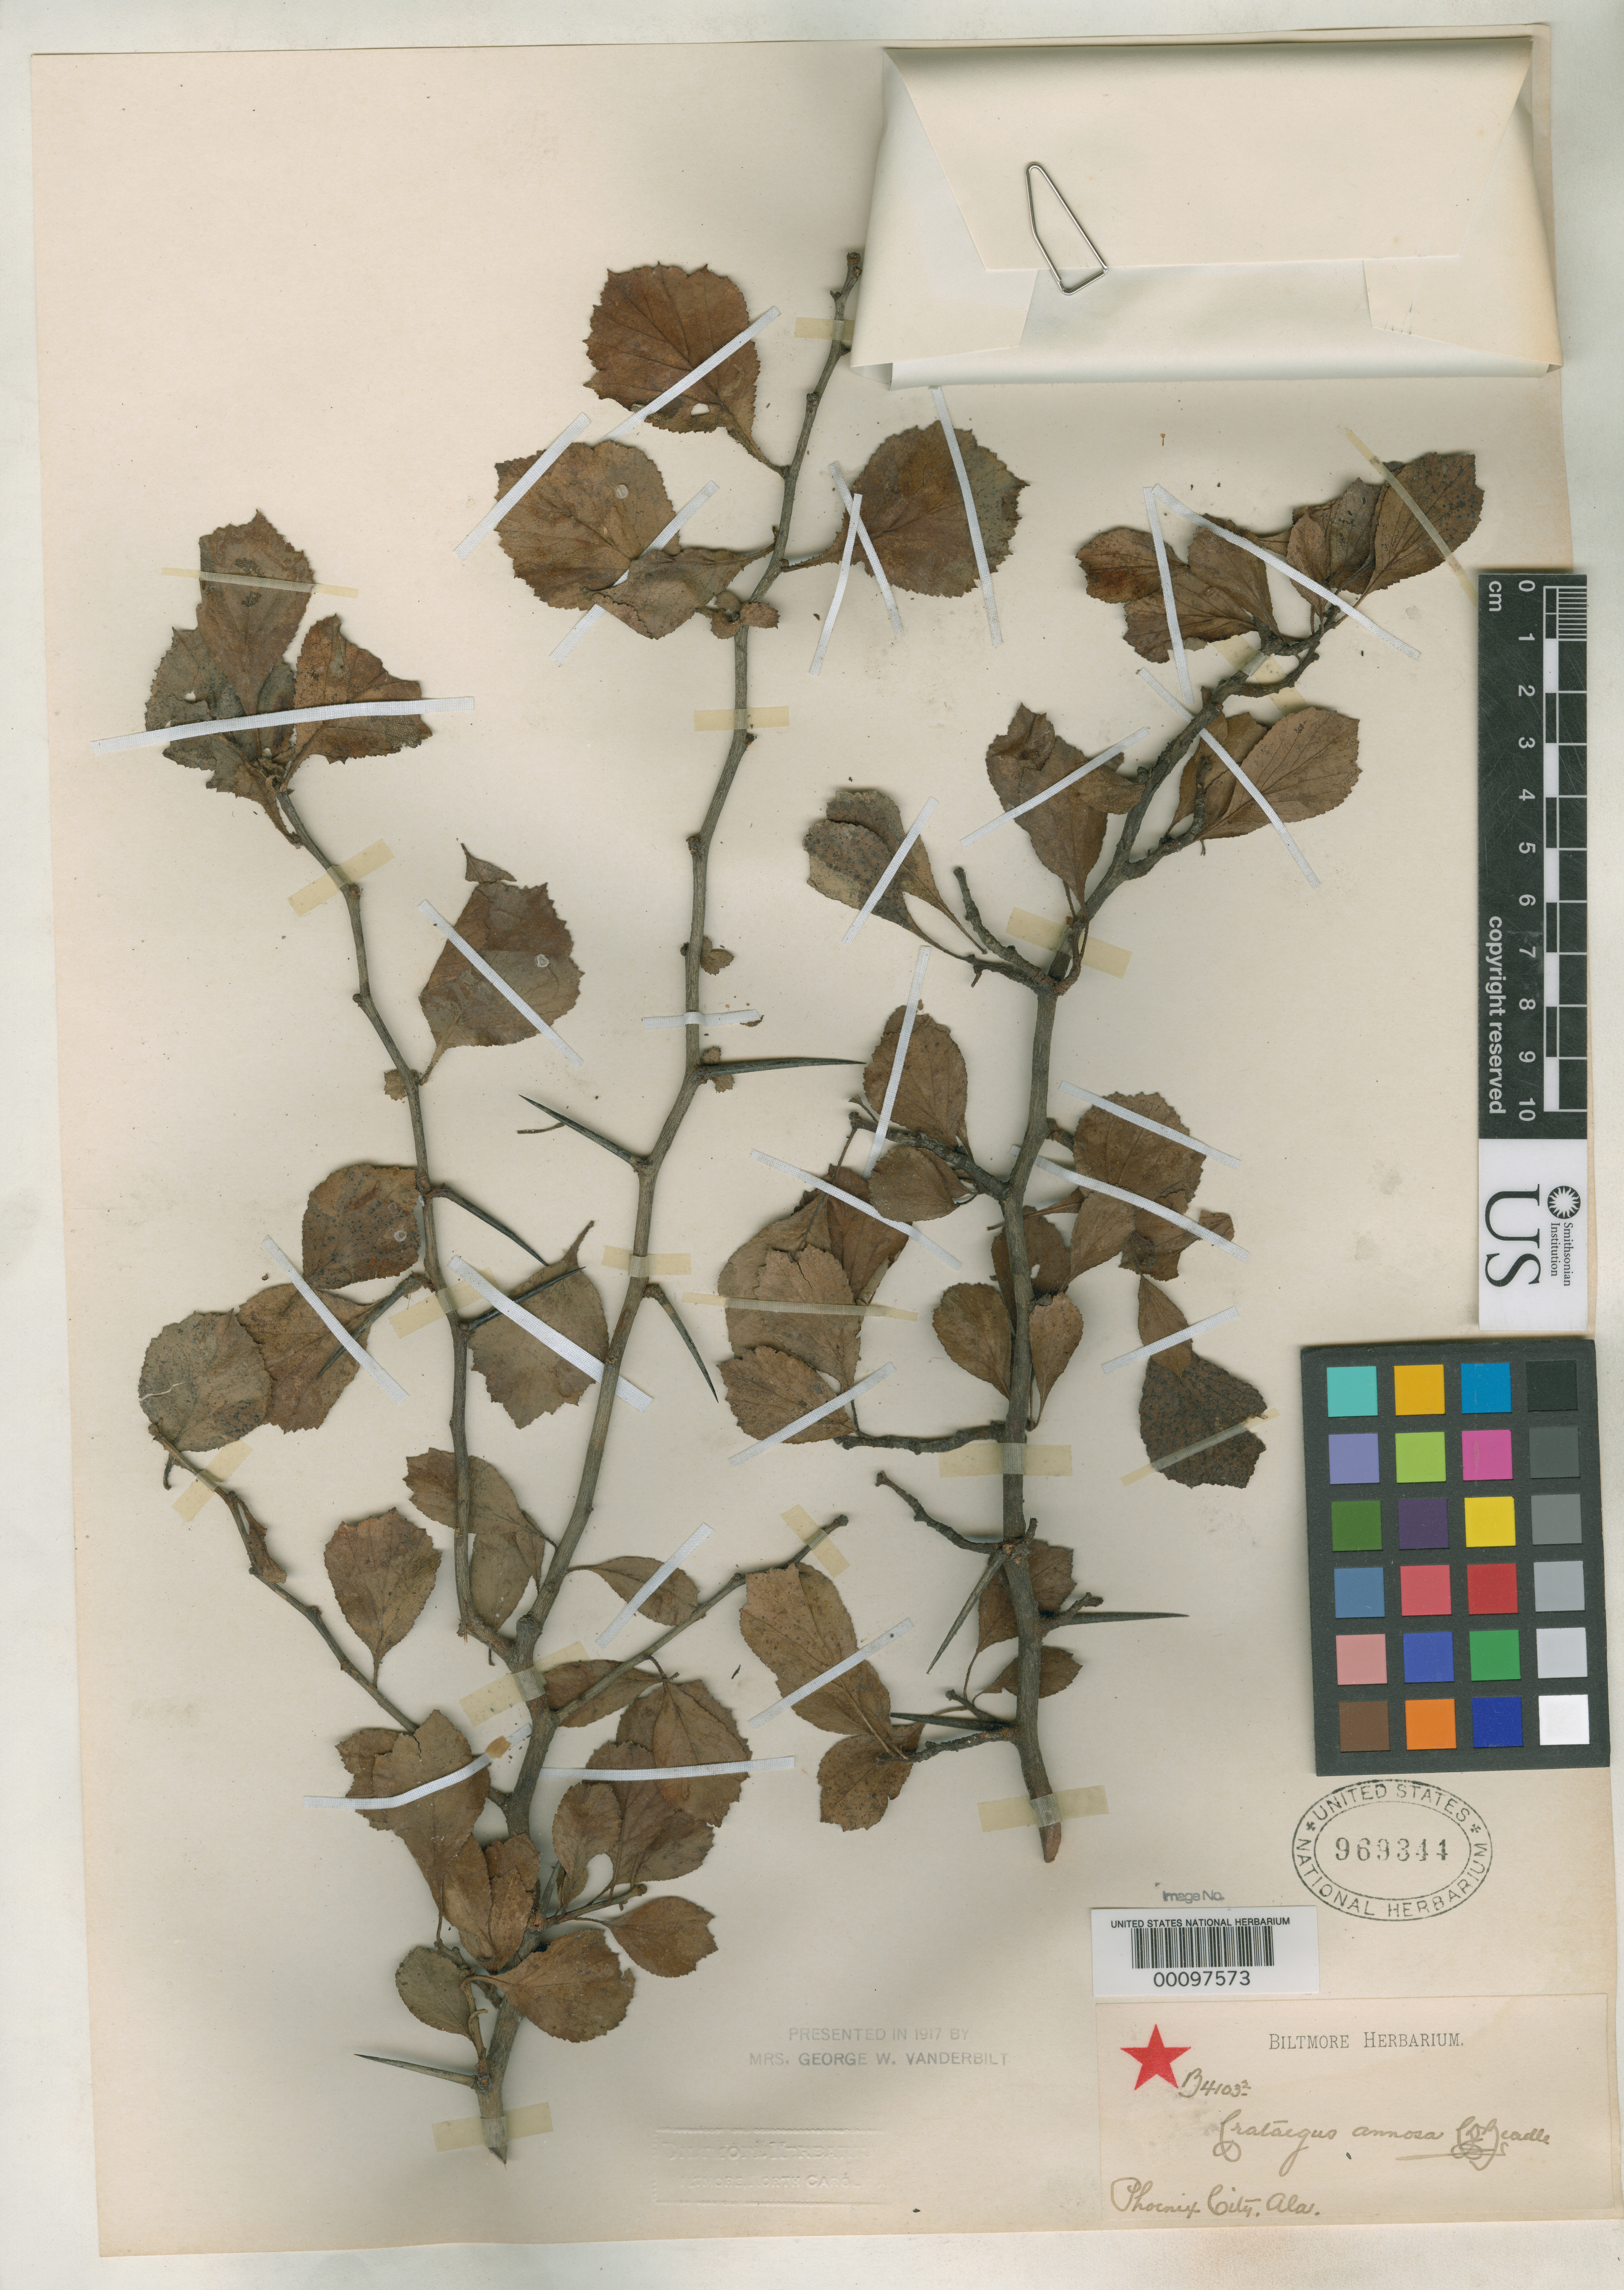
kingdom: Plantae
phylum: Tracheophyta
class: Magnoliopsida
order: Rosales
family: Rosaceae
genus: Crataegus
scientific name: Crataegus annosa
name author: Beadle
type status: Syntype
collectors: ex herb. Biltmore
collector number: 4103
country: United States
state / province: Alabama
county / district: Russell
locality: Phoenix City.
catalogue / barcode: US 969344